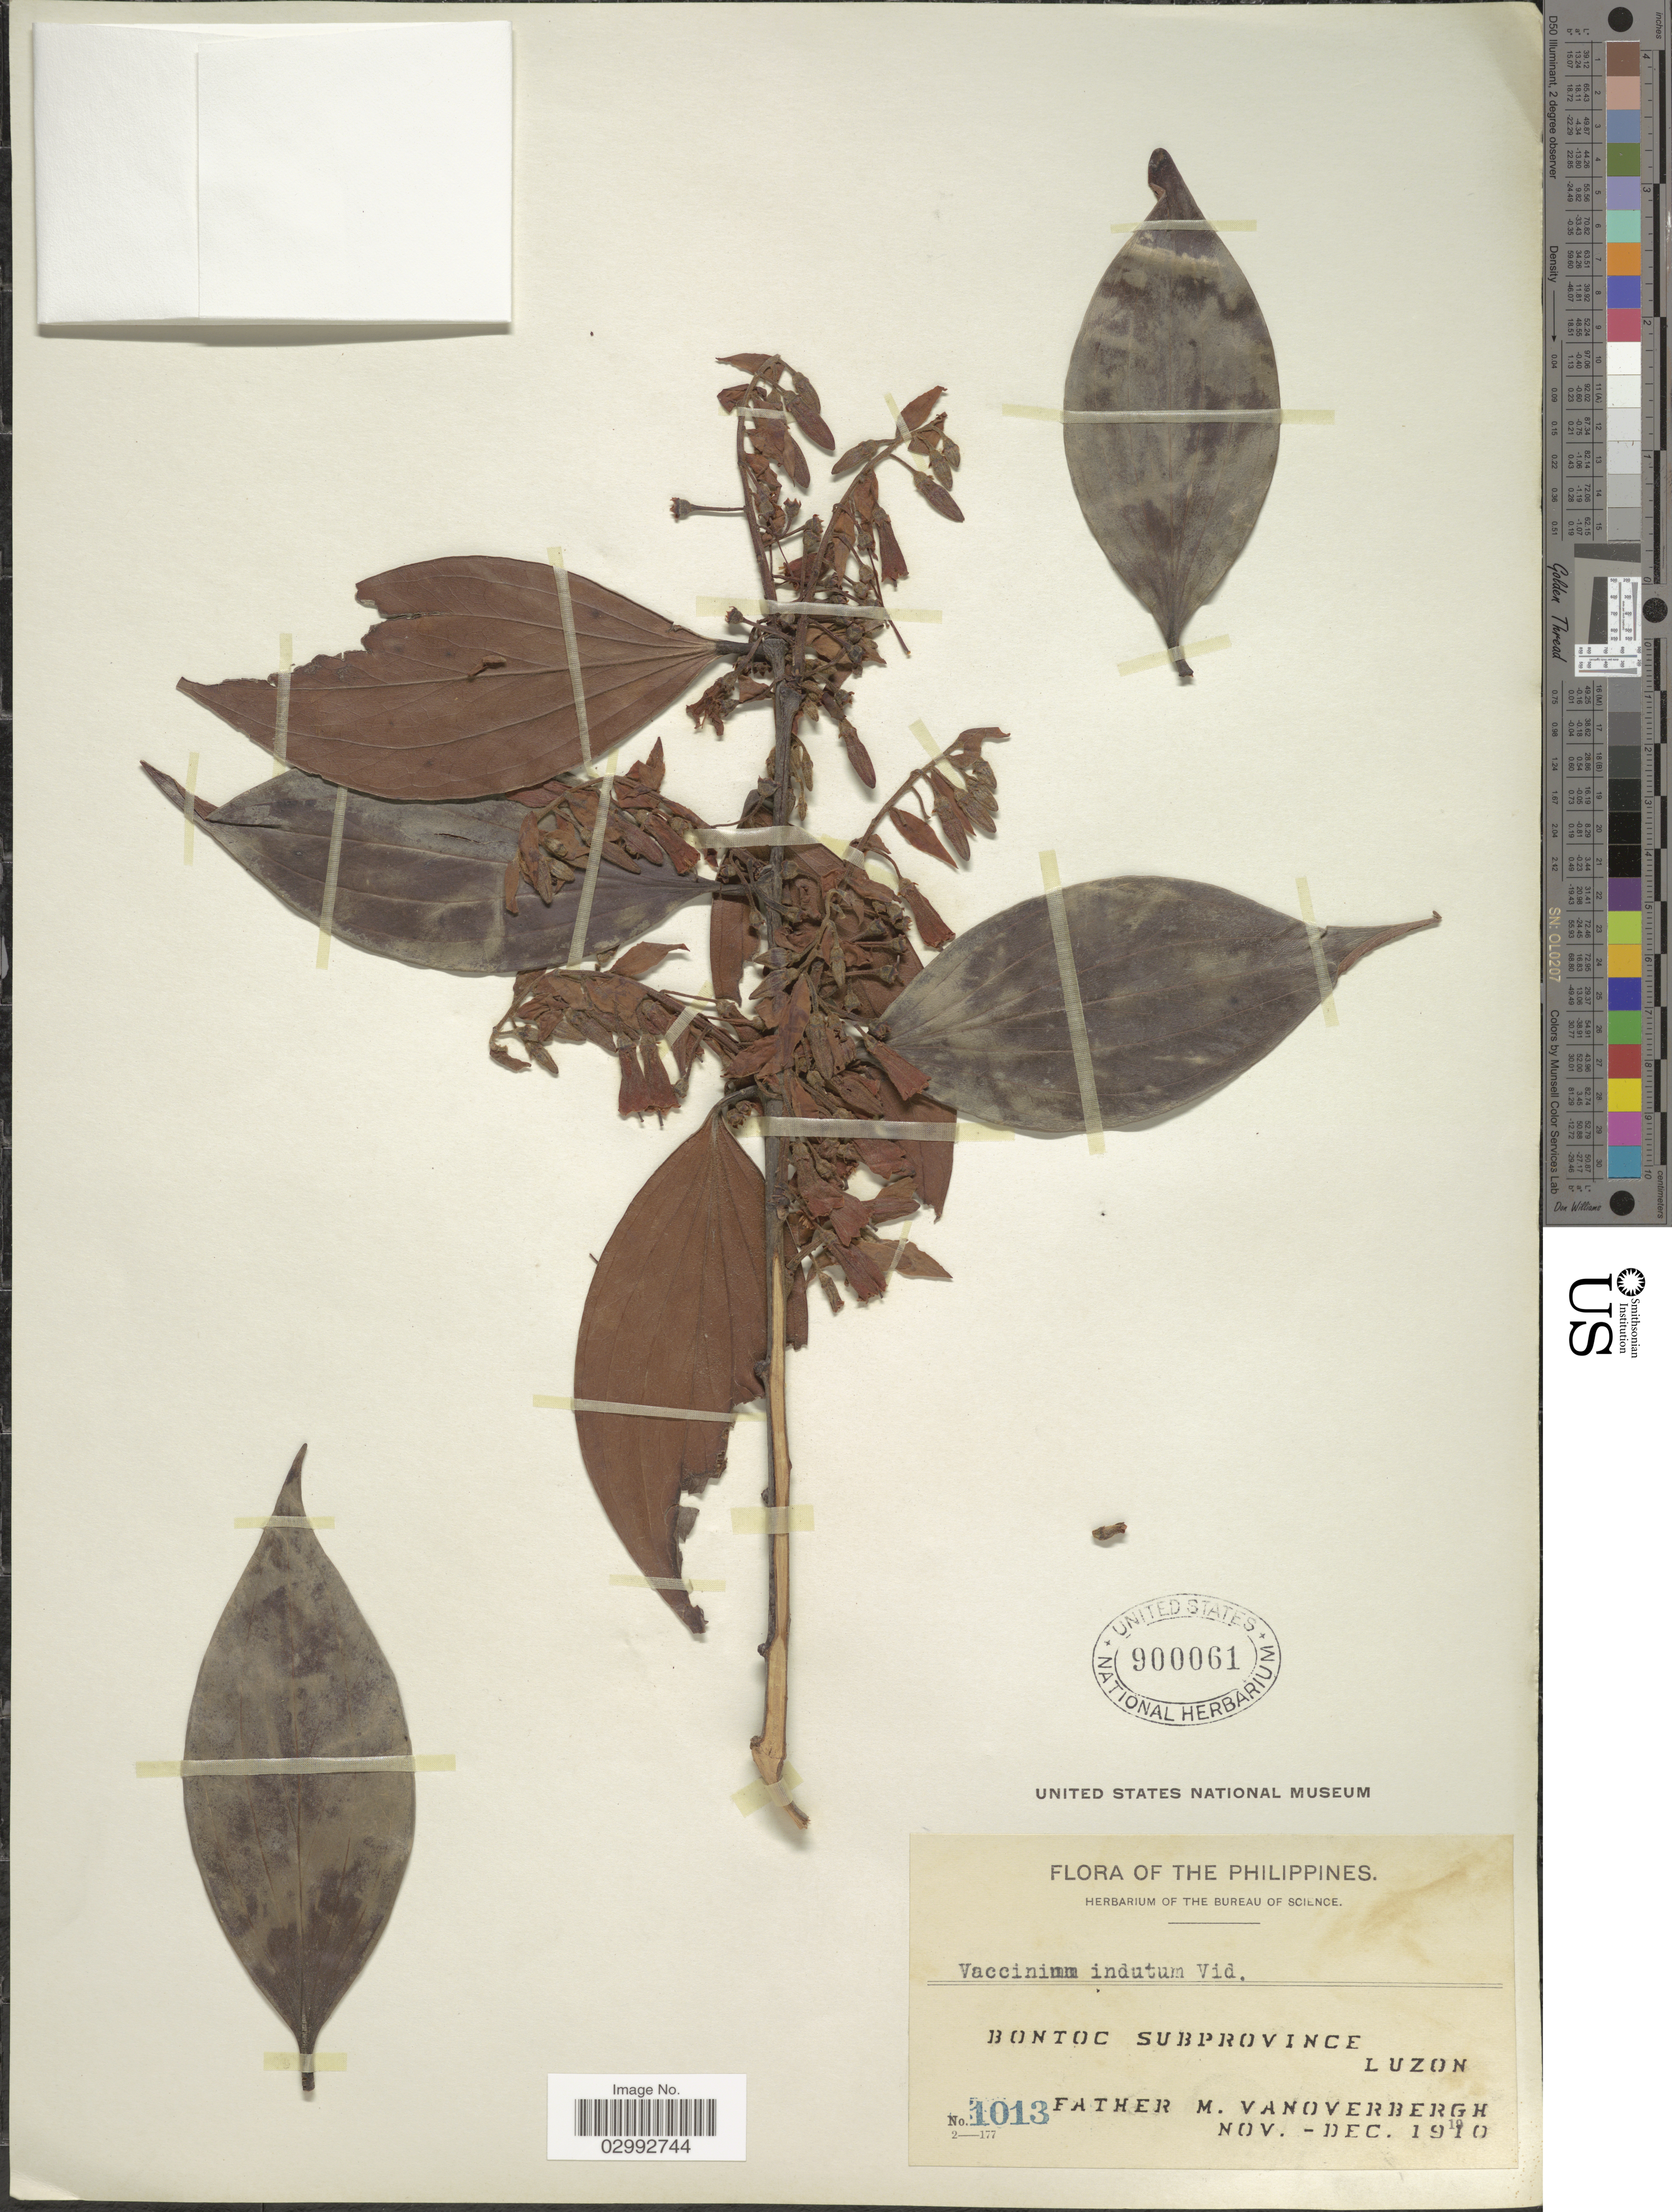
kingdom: Plantae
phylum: Tracheophyta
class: Magnoliopsida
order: Ericales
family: Ericaceae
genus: Vaccinium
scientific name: Vaccinium indutum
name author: S. Vidal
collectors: M. Vanoverbergh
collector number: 1013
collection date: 1910-11/1910-12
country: Philippines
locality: Bontoc Subprovince, Luzon.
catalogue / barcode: US 900061